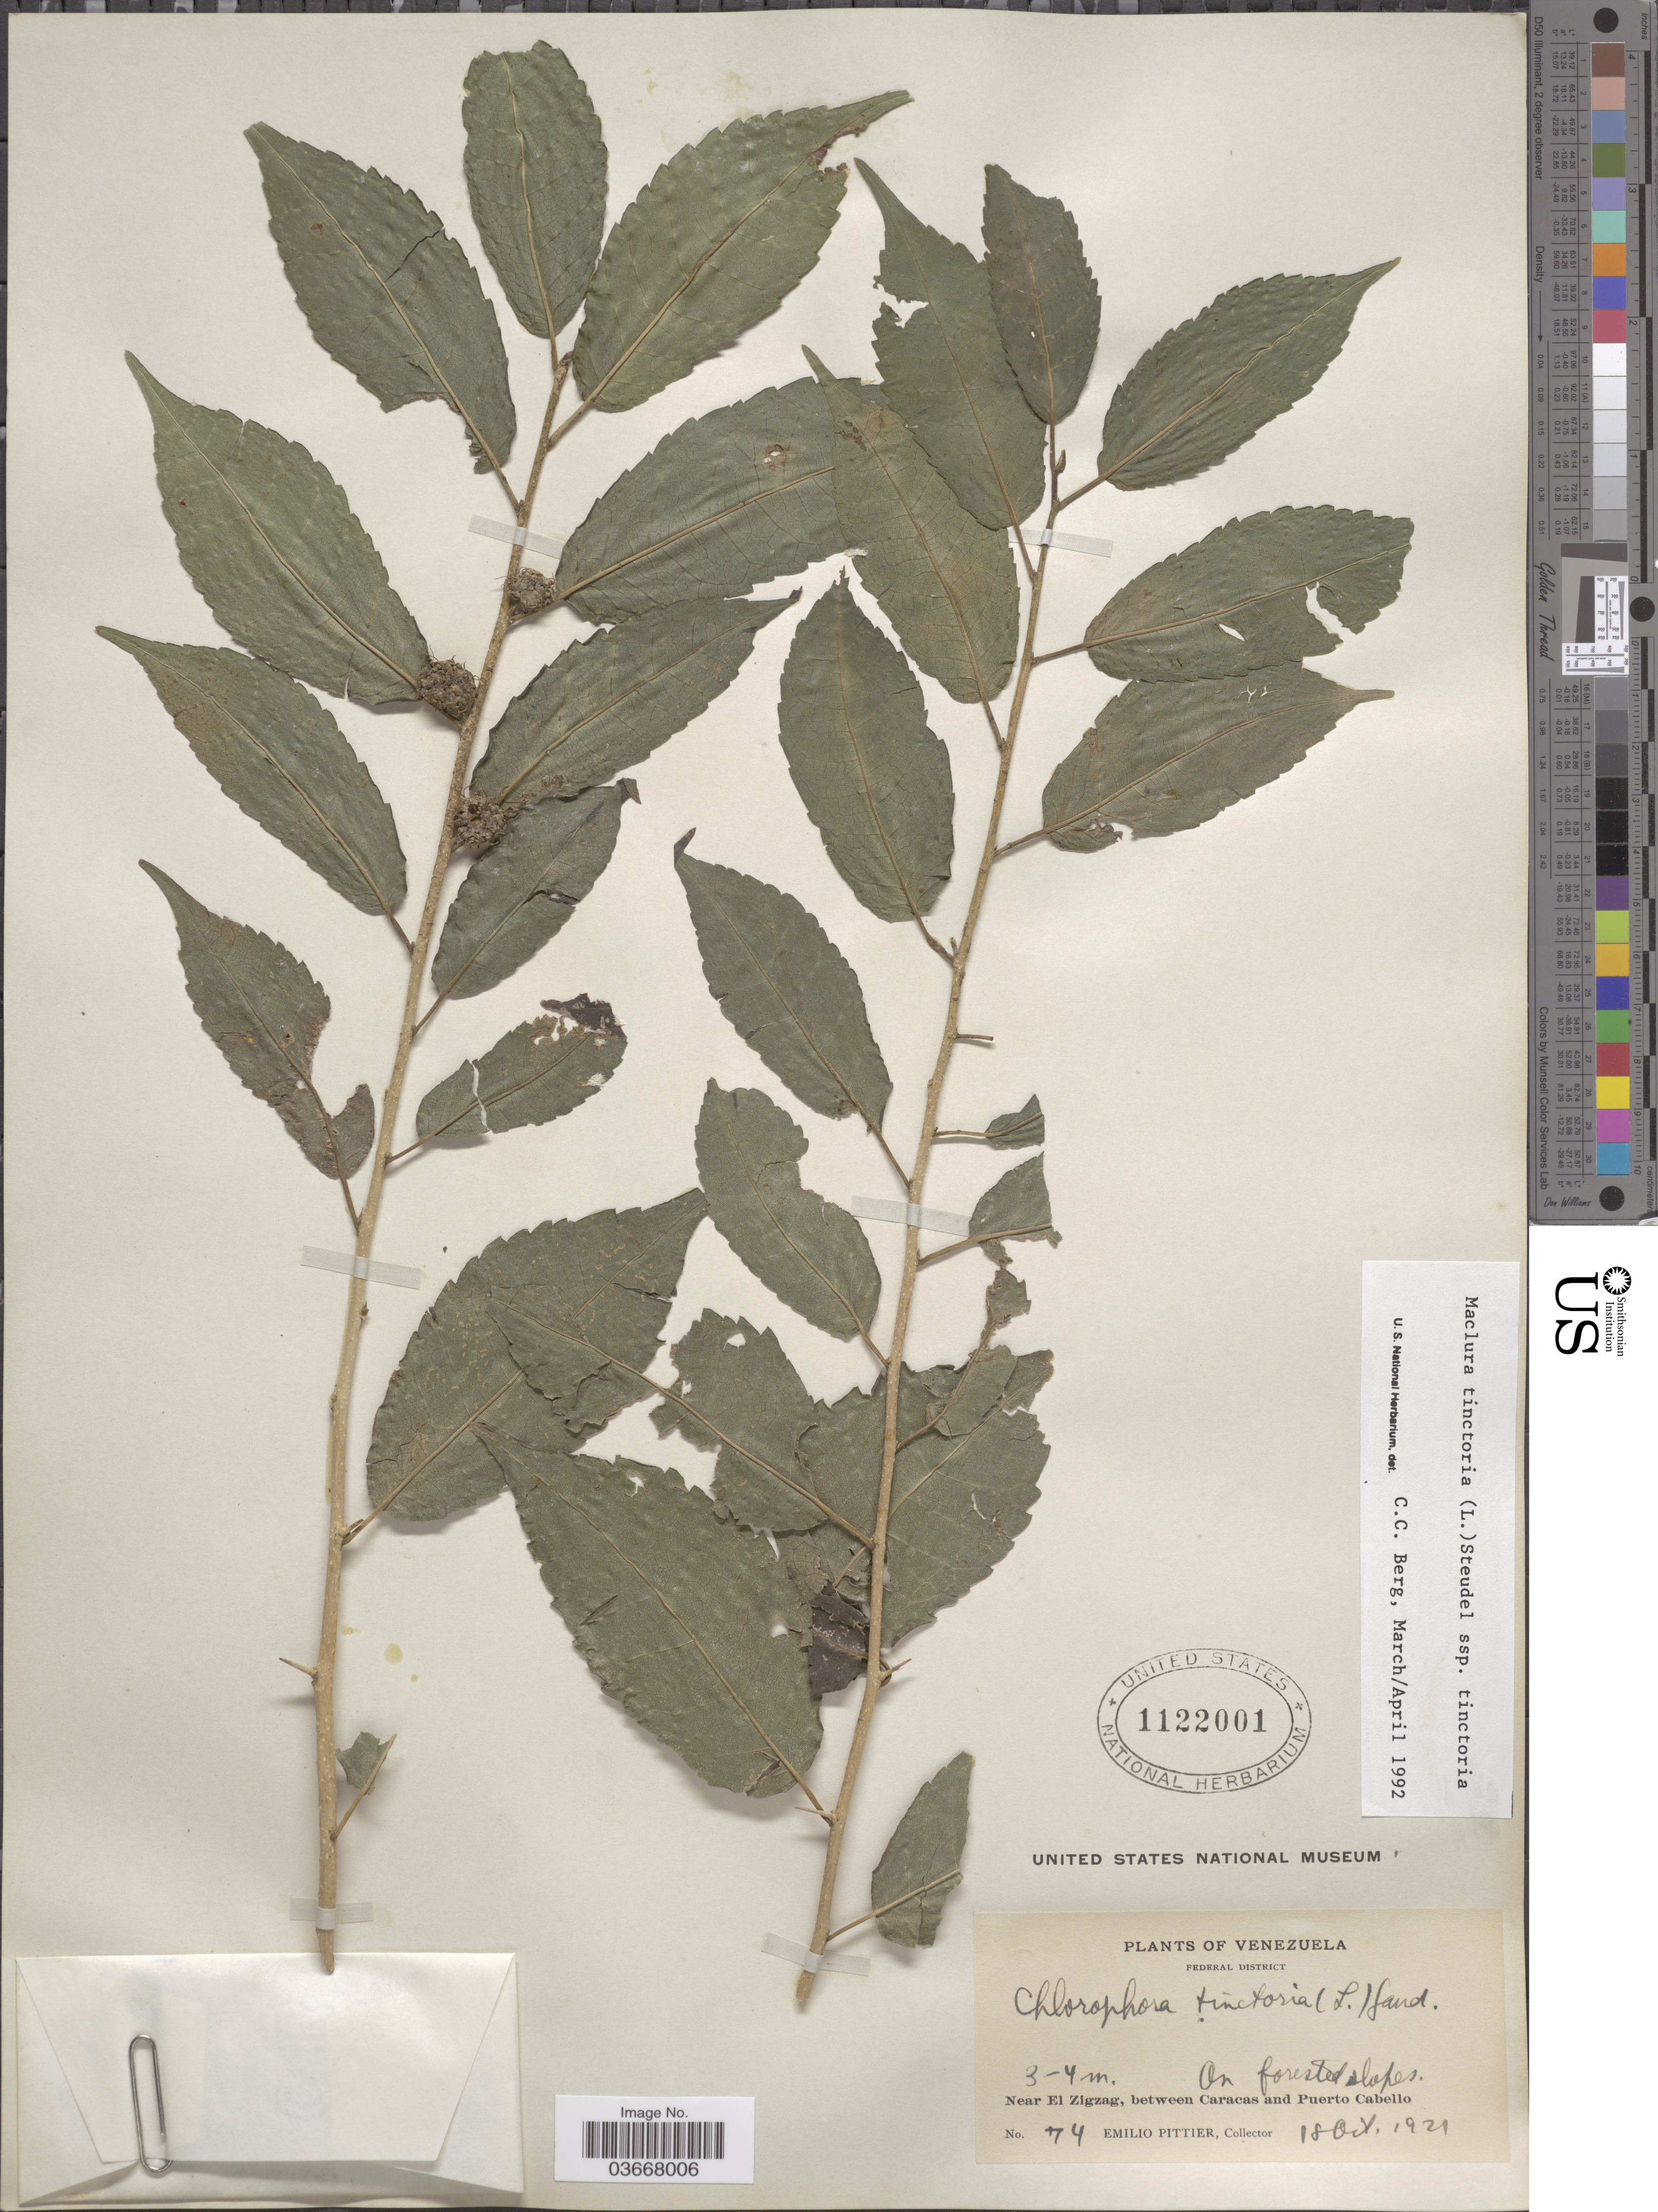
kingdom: Plantae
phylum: Tracheophyta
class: Magnoliopsida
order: Rosales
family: Moraceae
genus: Maclura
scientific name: Maclura tinctoria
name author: (L.) D. Don ex Steud.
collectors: E. Pittier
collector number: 74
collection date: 1921-10-18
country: Venezuela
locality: Federal District. On forested slopes. Near El Zigzag, between Caracas and Puerto Cabello.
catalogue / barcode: US 1122001